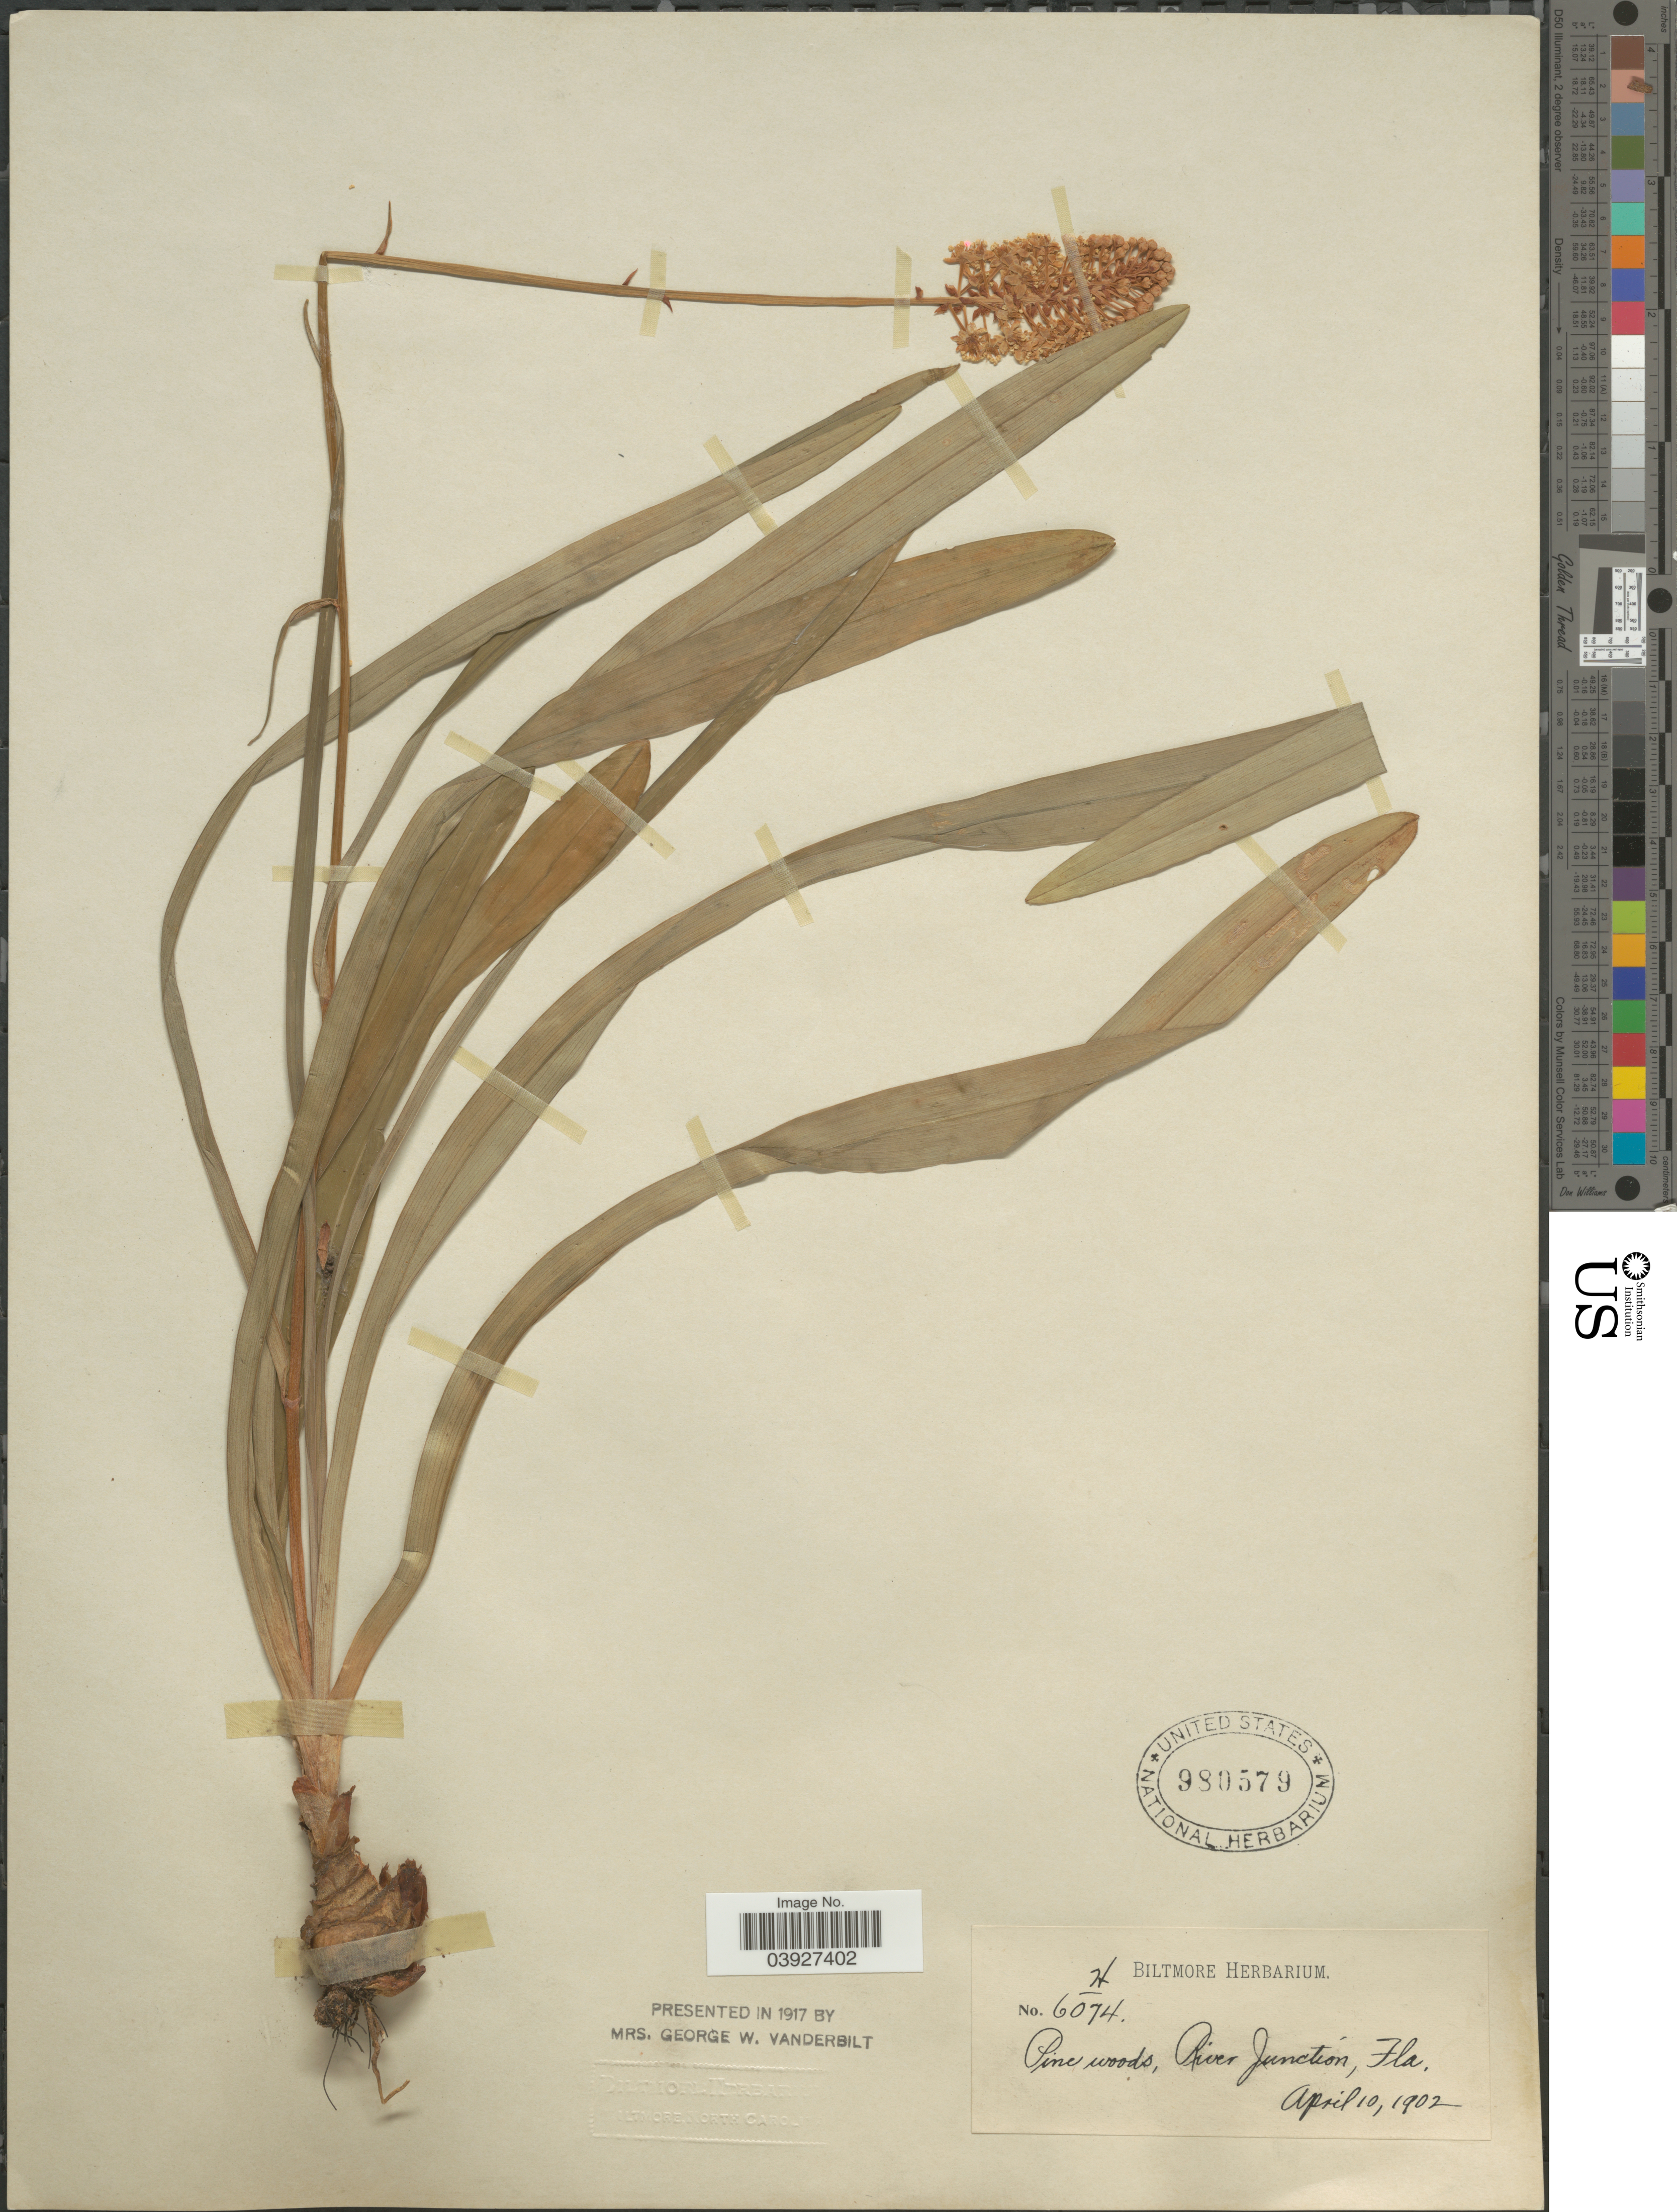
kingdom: Plantae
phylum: Tracheophyta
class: Liliopsida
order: Liliales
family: Melanthiaceae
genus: Amianthium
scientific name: Amianthium muscitoxicum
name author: (Walter) A. Gray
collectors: ex herb. Biltmore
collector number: H/6074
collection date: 1902-04-10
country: United States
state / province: Florida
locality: River Junction.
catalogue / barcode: US 980579